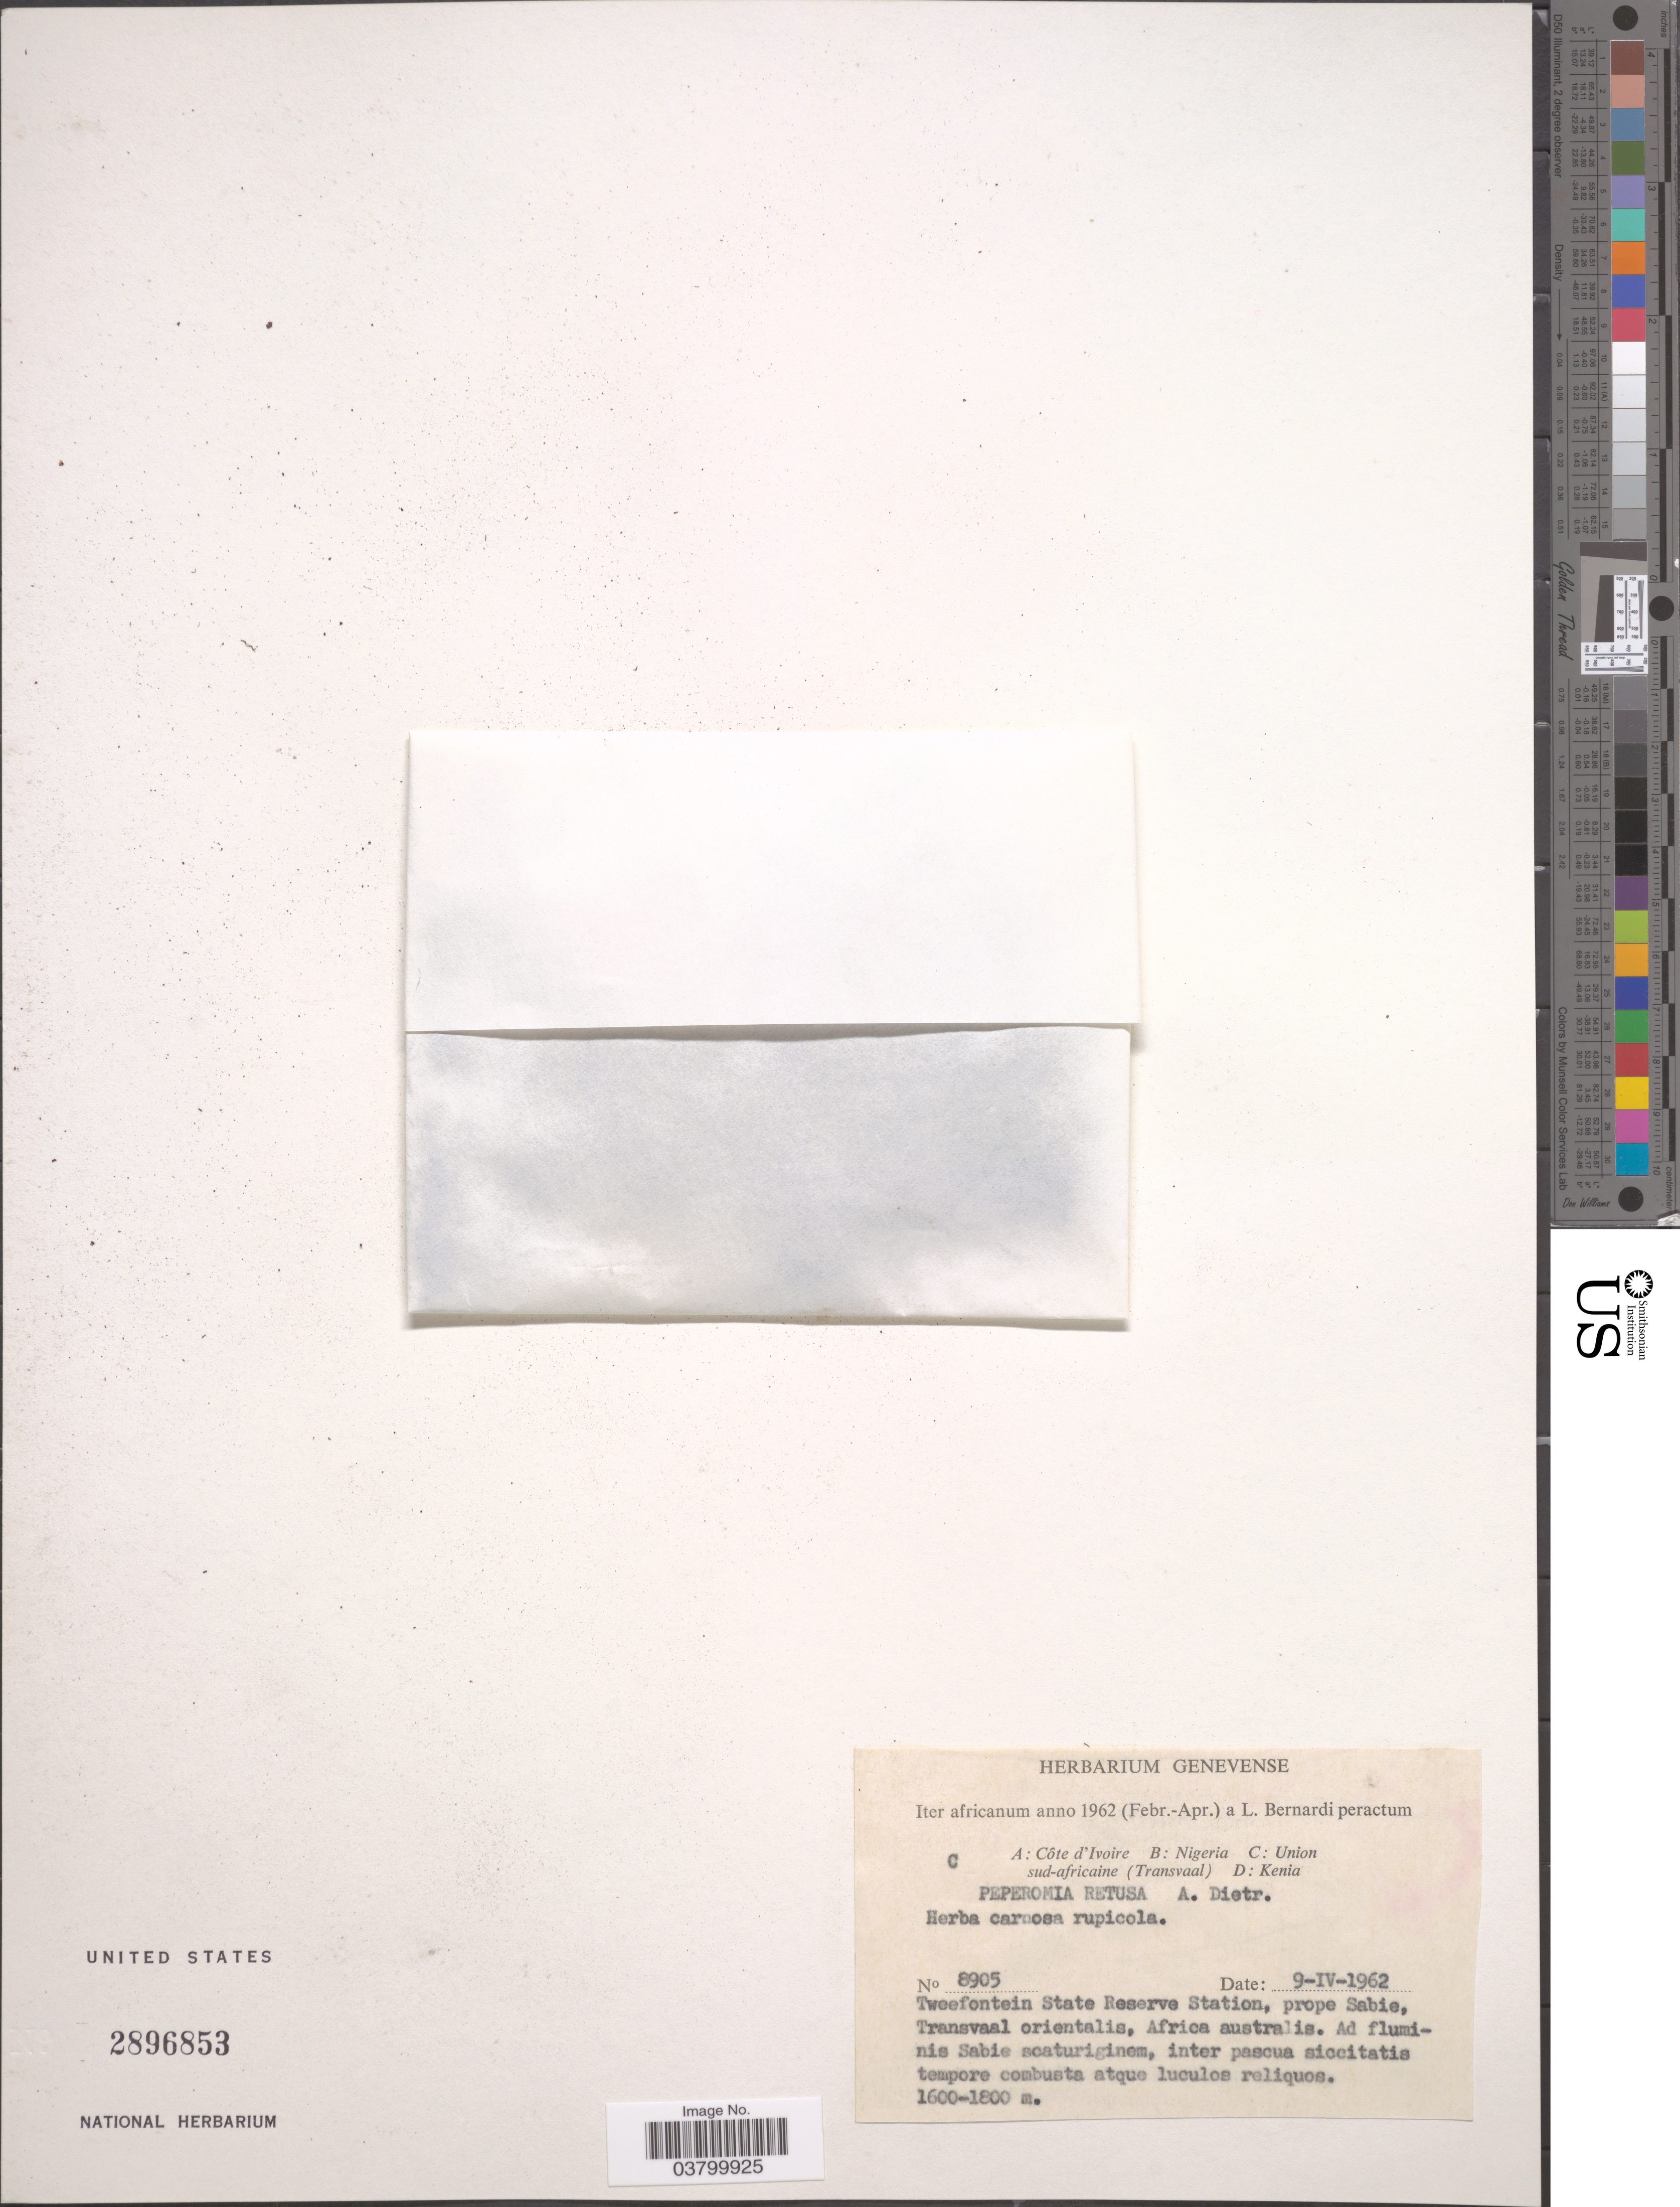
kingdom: Plantae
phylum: Tracheophyta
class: Magnoliopsida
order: Piperales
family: Piperaceae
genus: Peperomia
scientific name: Peperomia retusa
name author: (L. f.) A. Dietr.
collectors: L. Bernardi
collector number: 8905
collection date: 1962-04-09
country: South Africa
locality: Union sud-africaine (Transvaal). Tweefontein State Reserve Station, prope Sabie, Transvaal orientalis, Africa australis.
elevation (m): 1600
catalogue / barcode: US 2896853